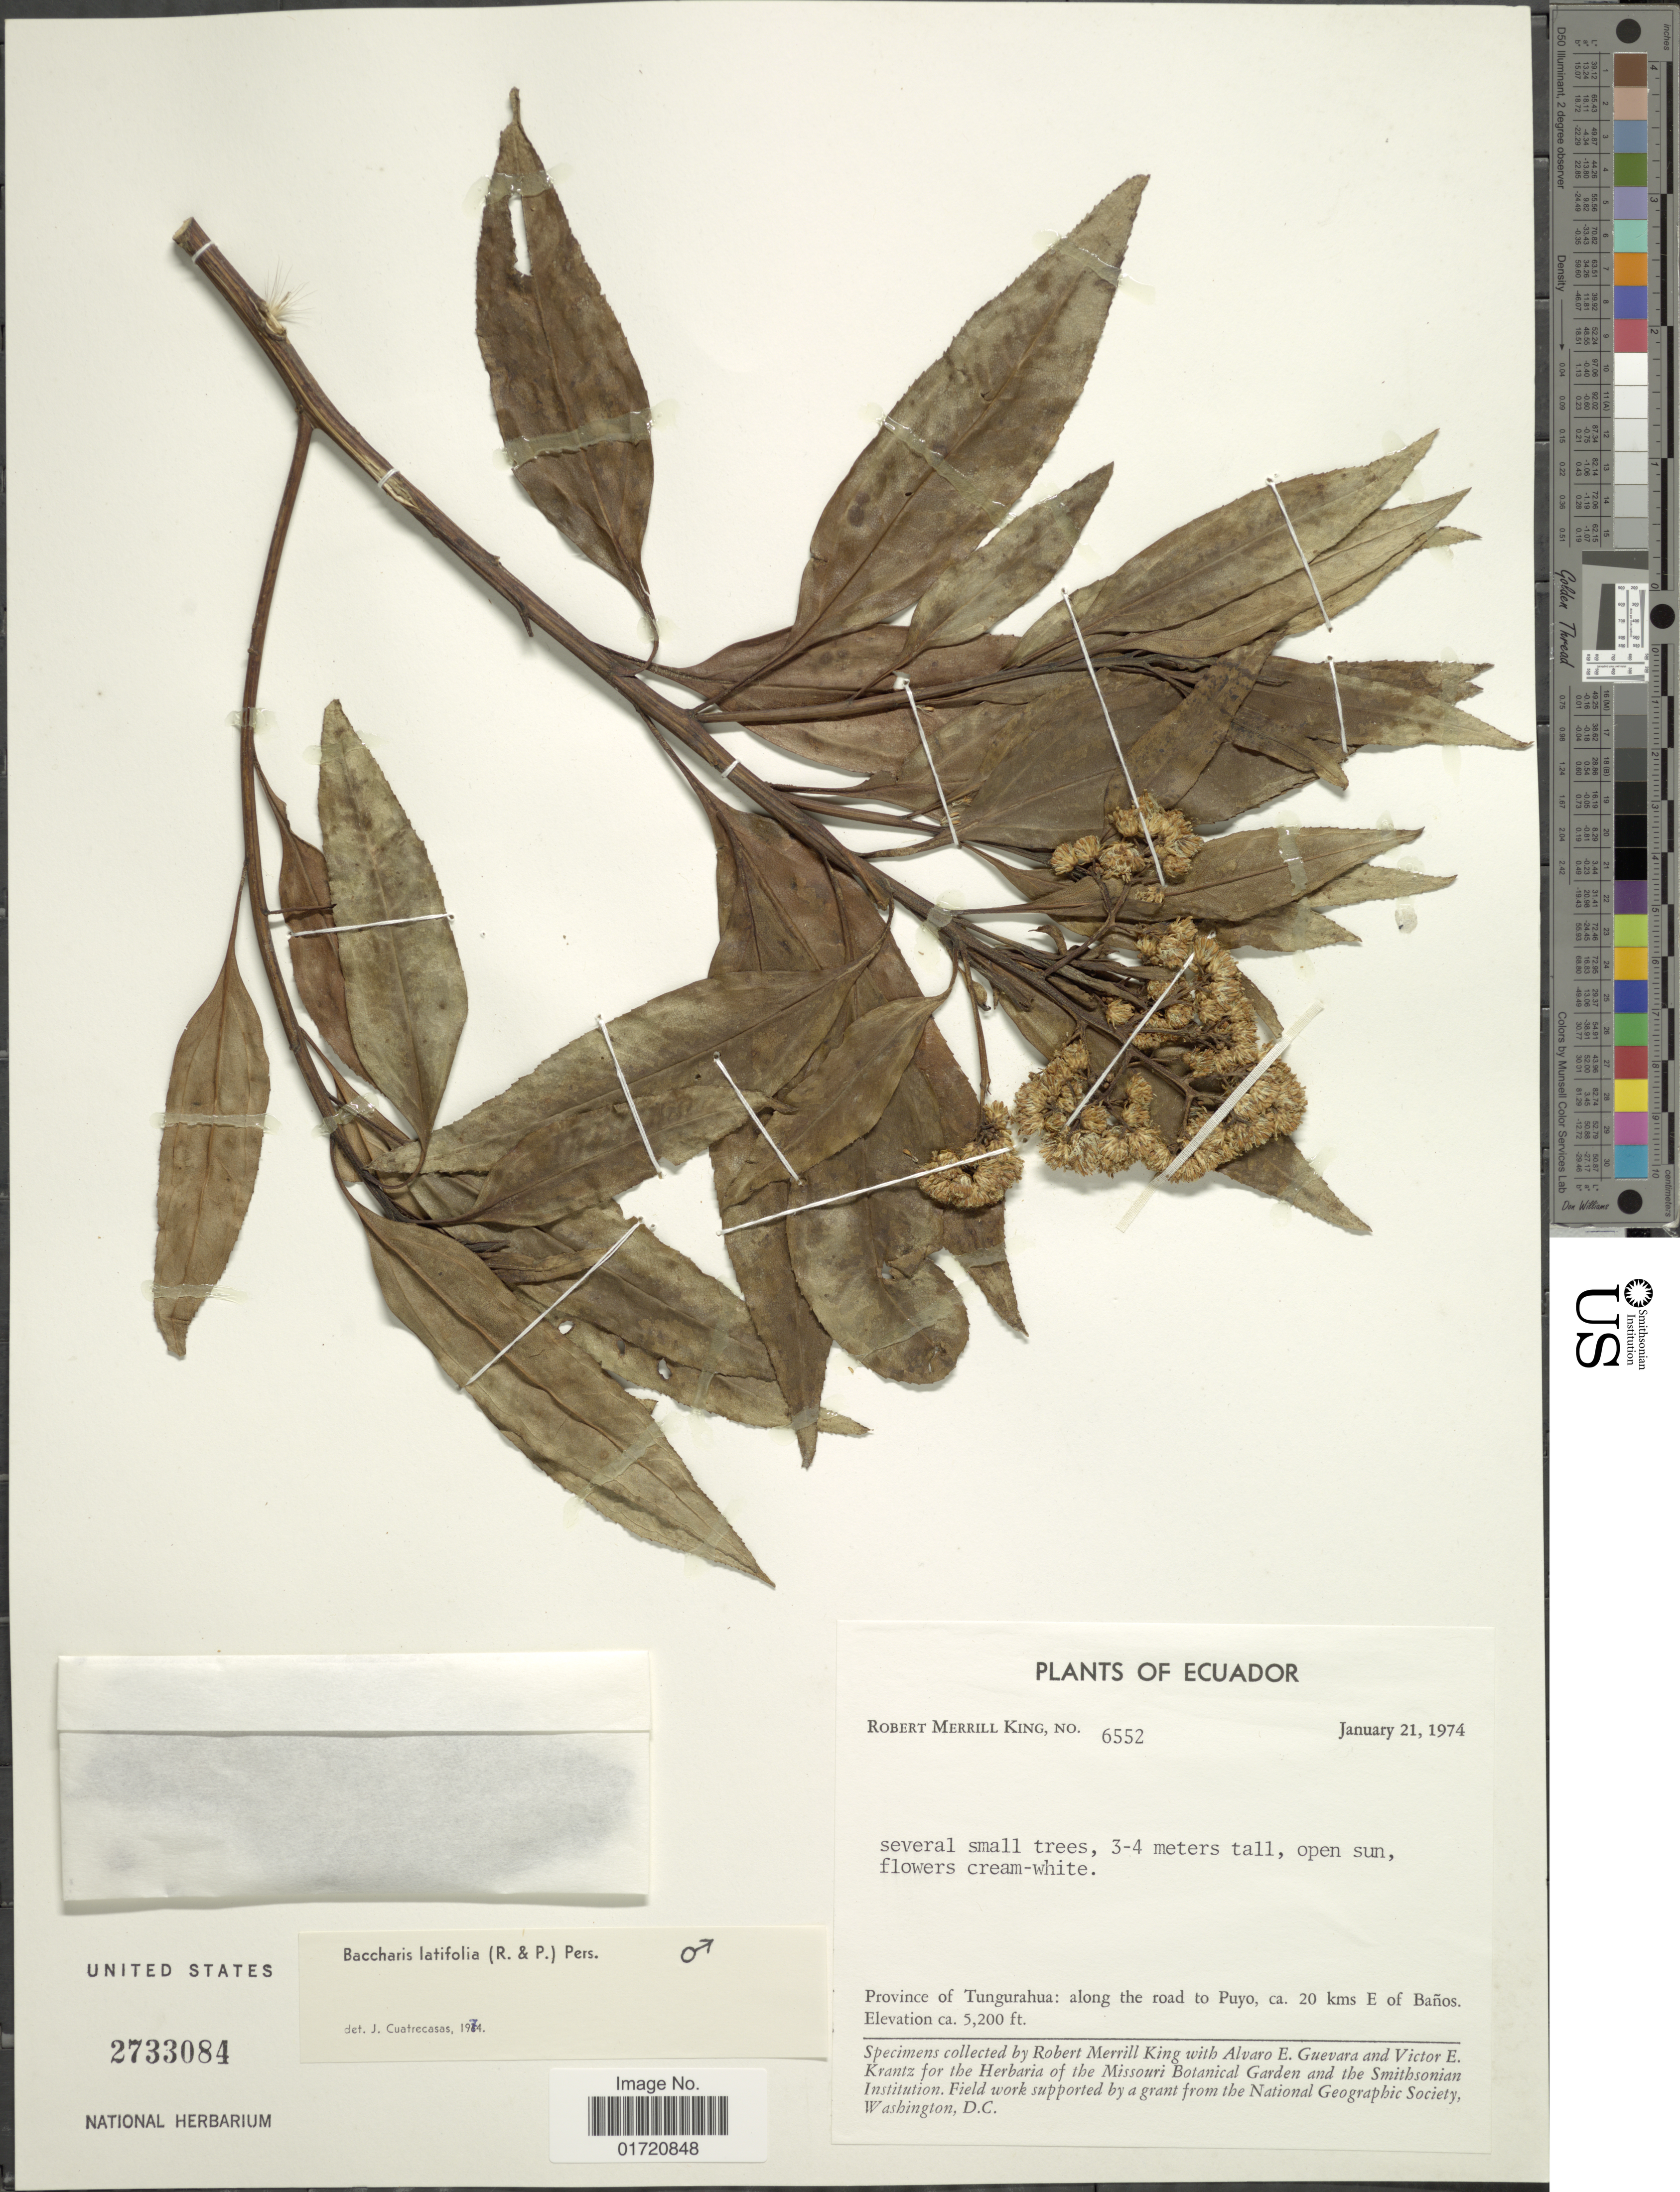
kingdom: Plantae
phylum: Tracheophyta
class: Magnoliopsida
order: Asterales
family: Asteraceae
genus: Baccharis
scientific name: Baccharis latifolia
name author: (Ruiz & Pav.) Pers.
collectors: R. M. King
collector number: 6552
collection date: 1974-01-21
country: Ecuador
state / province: Tungurahua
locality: Along the road to Puyo, ca 20 kms E of Banos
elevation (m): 1585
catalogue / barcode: US 2733084